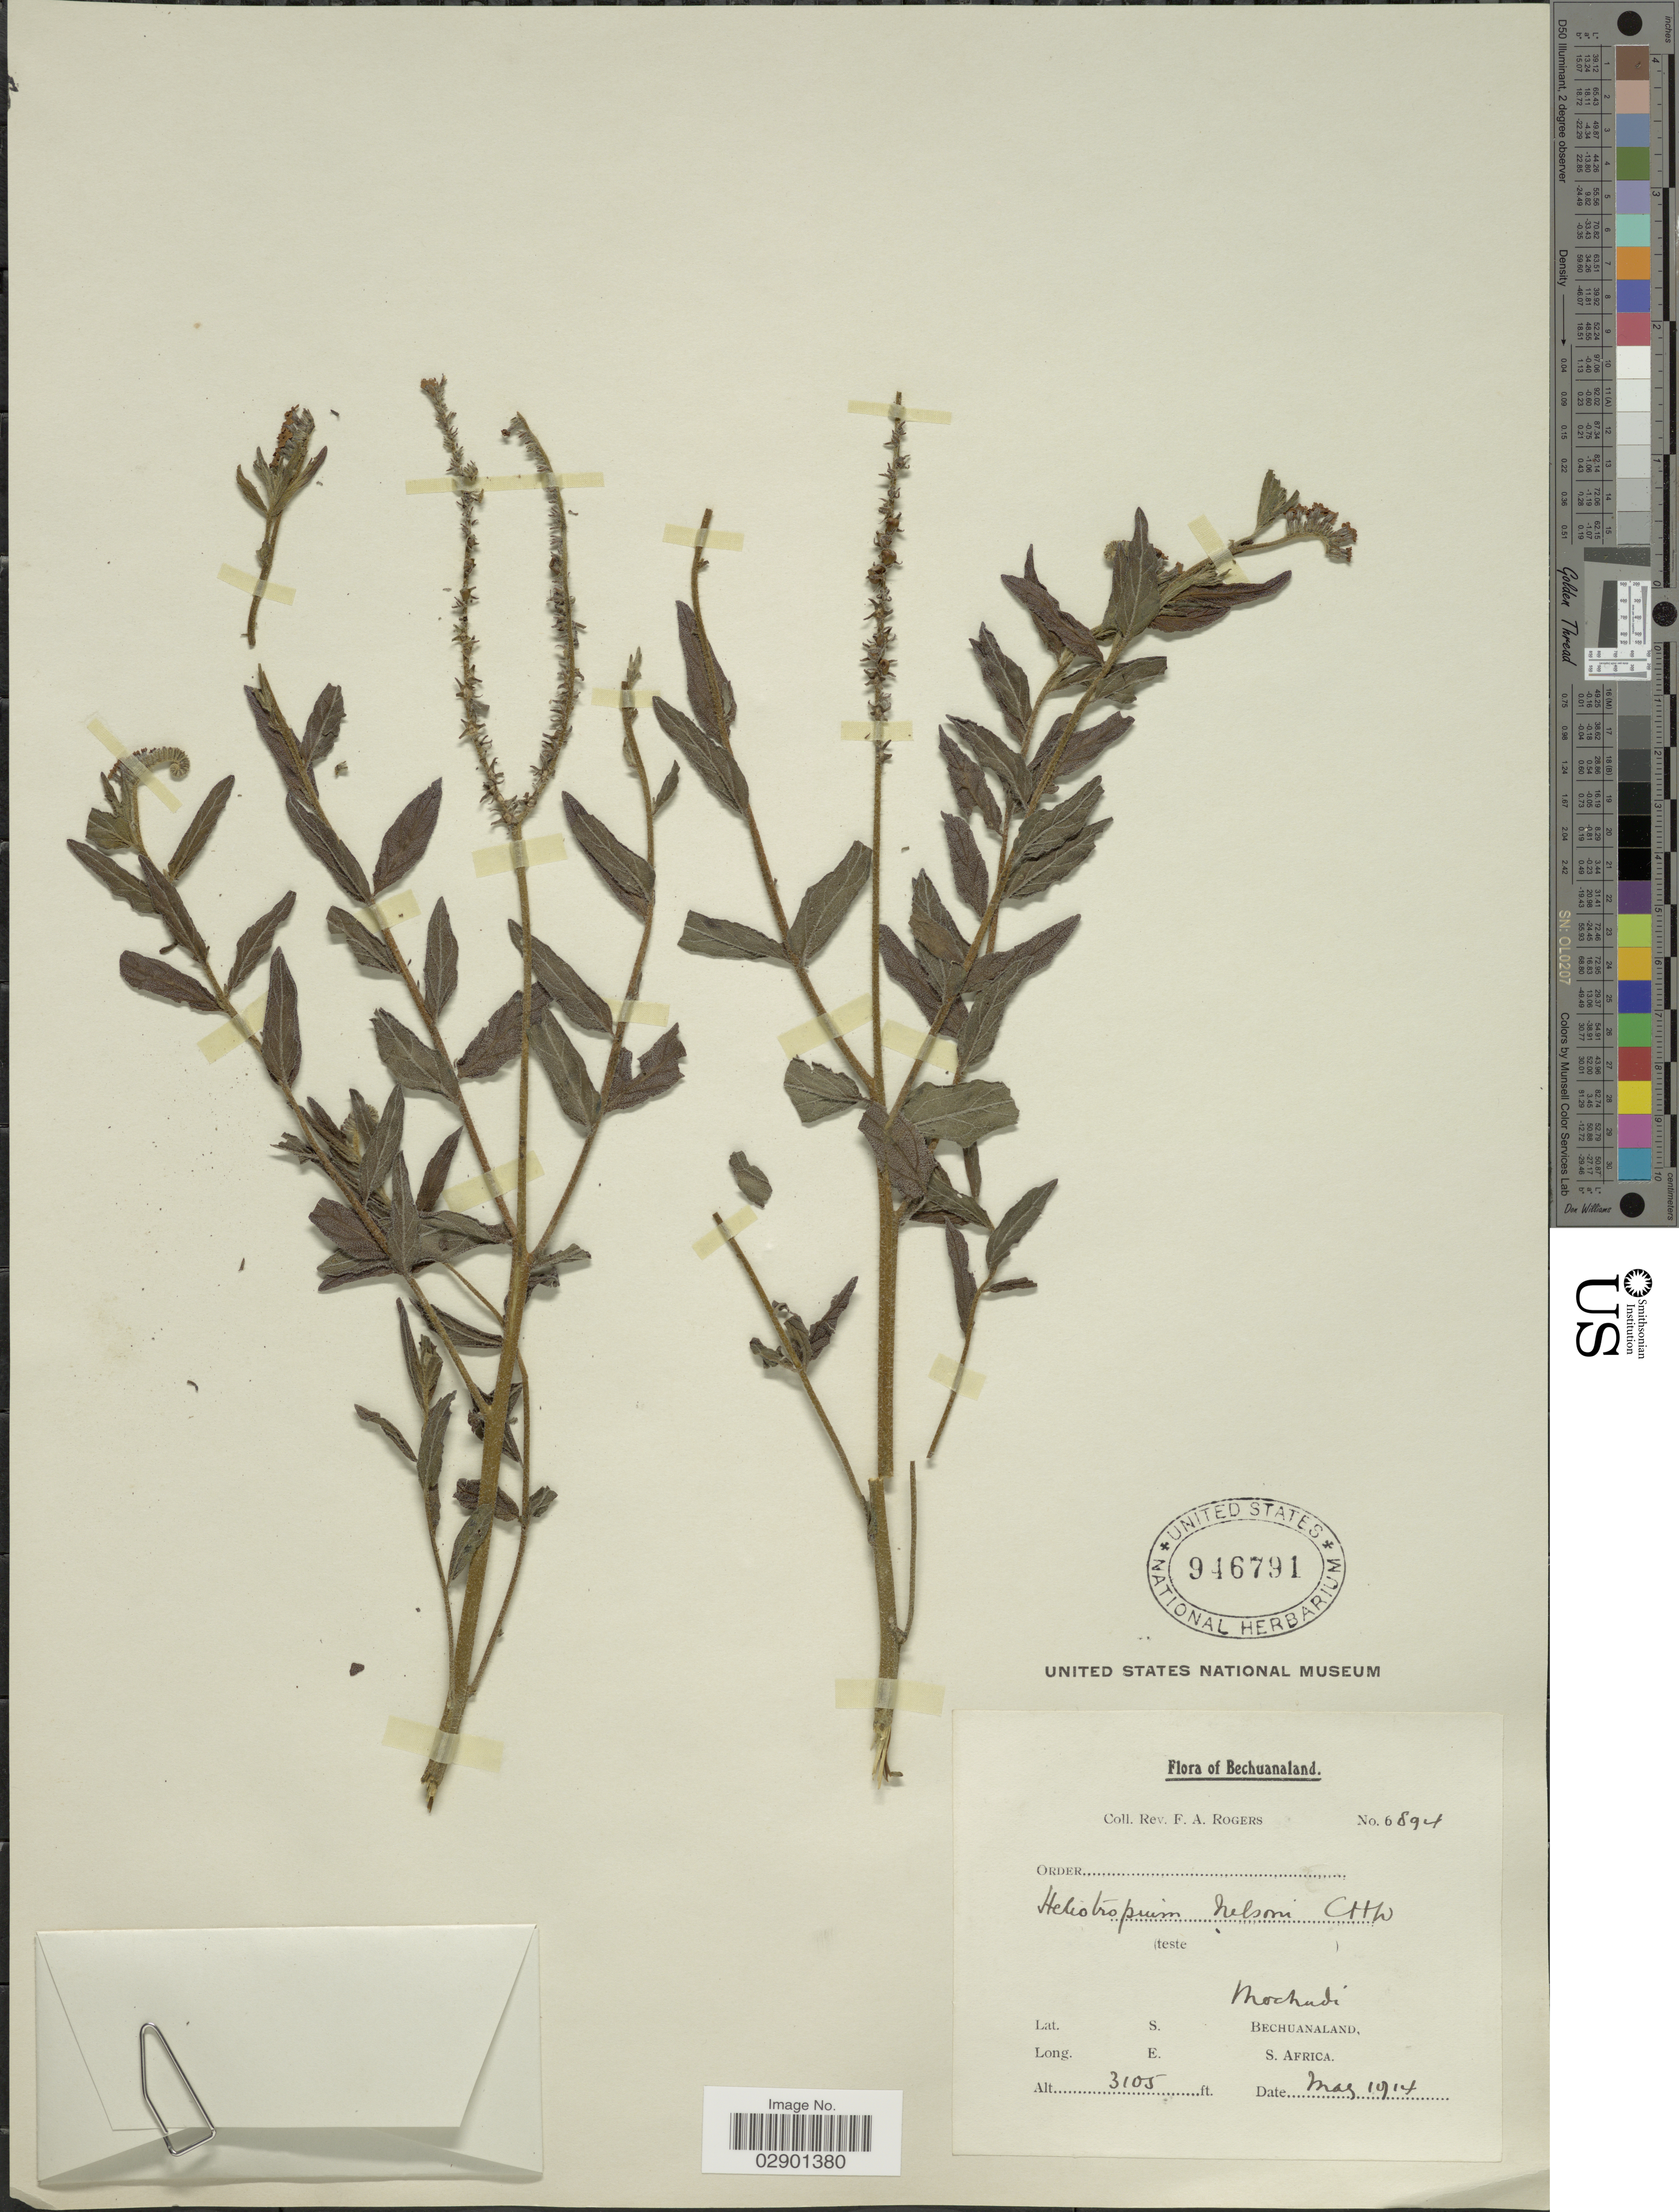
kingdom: Plantae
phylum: Tracheophyta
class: Magnoliopsida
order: Boraginales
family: Heliotropiaceae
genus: Heliotropium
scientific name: Heliotropium nelsonii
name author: C.H. Wright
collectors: F. A. Rogers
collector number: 6894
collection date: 1914-05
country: South Africa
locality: Bechuanaland. Mochadi. S. Africa.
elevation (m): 946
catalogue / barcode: US 946791